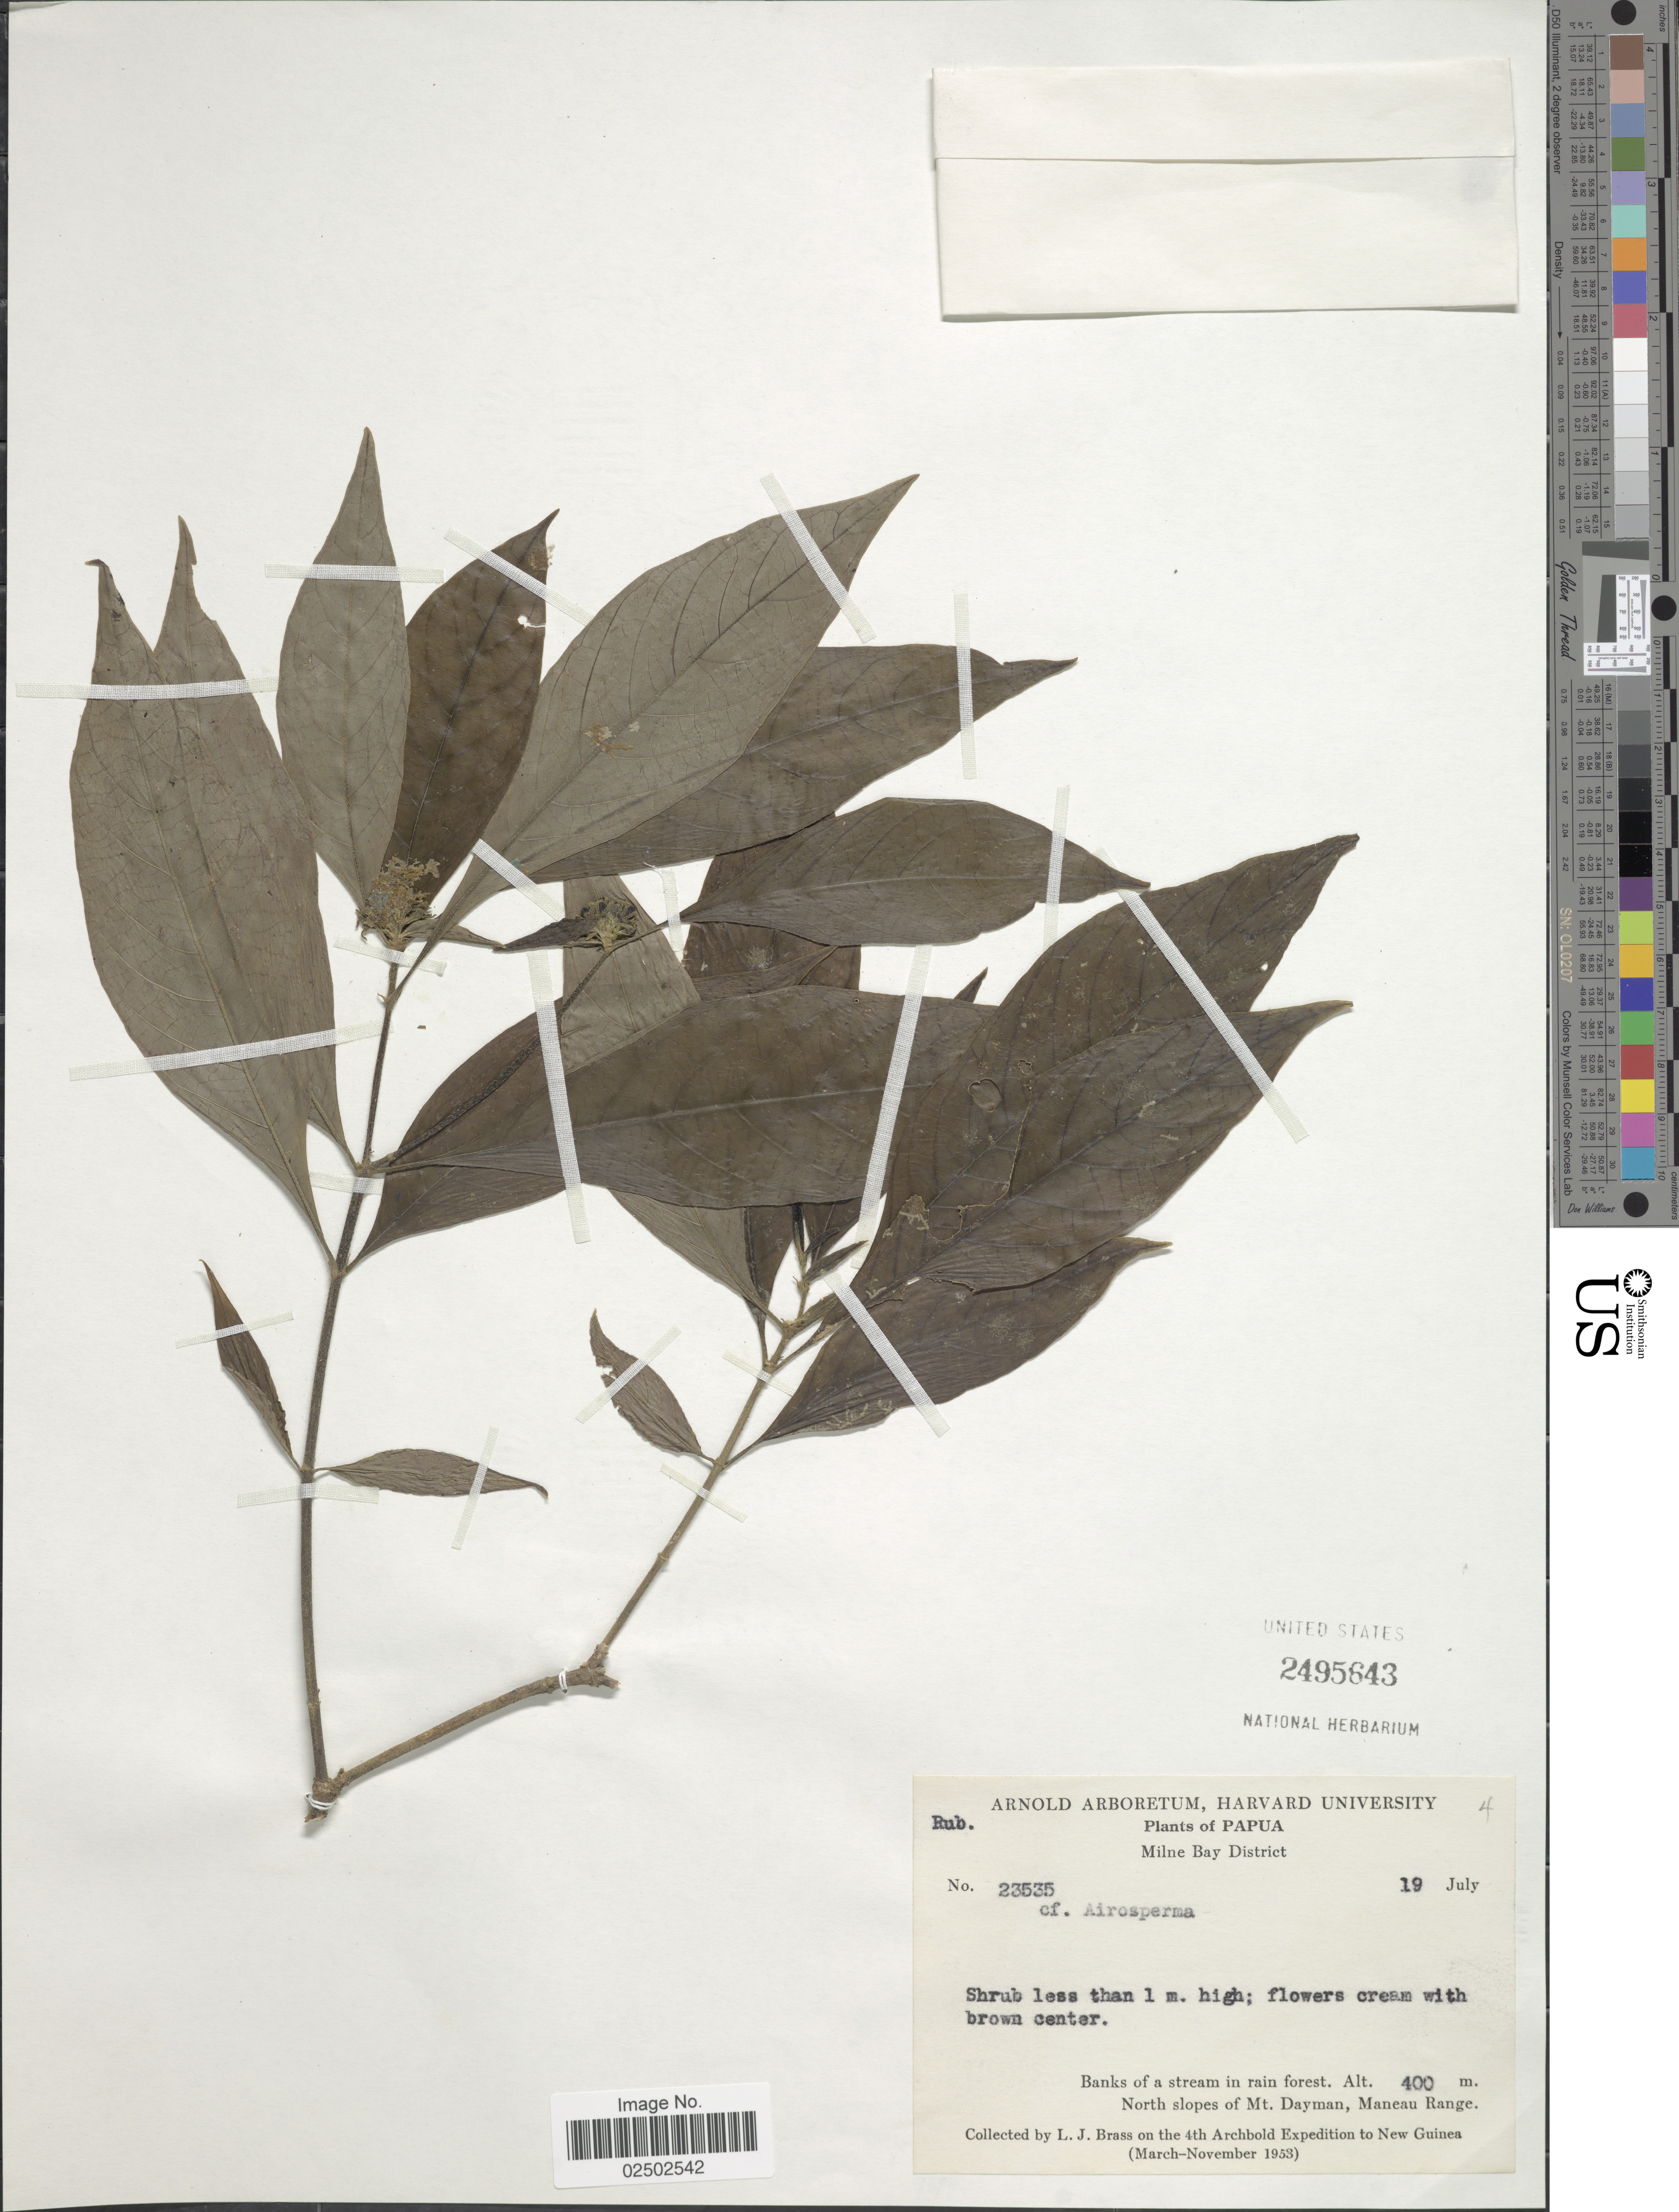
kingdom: Plantae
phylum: Tracheophyta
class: Magnoliopsida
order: Gentianales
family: Rubiaceae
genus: Airosperma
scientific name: Airosperma sp.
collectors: L. J. Brass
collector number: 23535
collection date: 1953-07-19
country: Papua New Guinea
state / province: Milne Bay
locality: North slopes of Mt. Dayman, Maneau Range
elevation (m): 400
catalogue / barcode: US 2495643